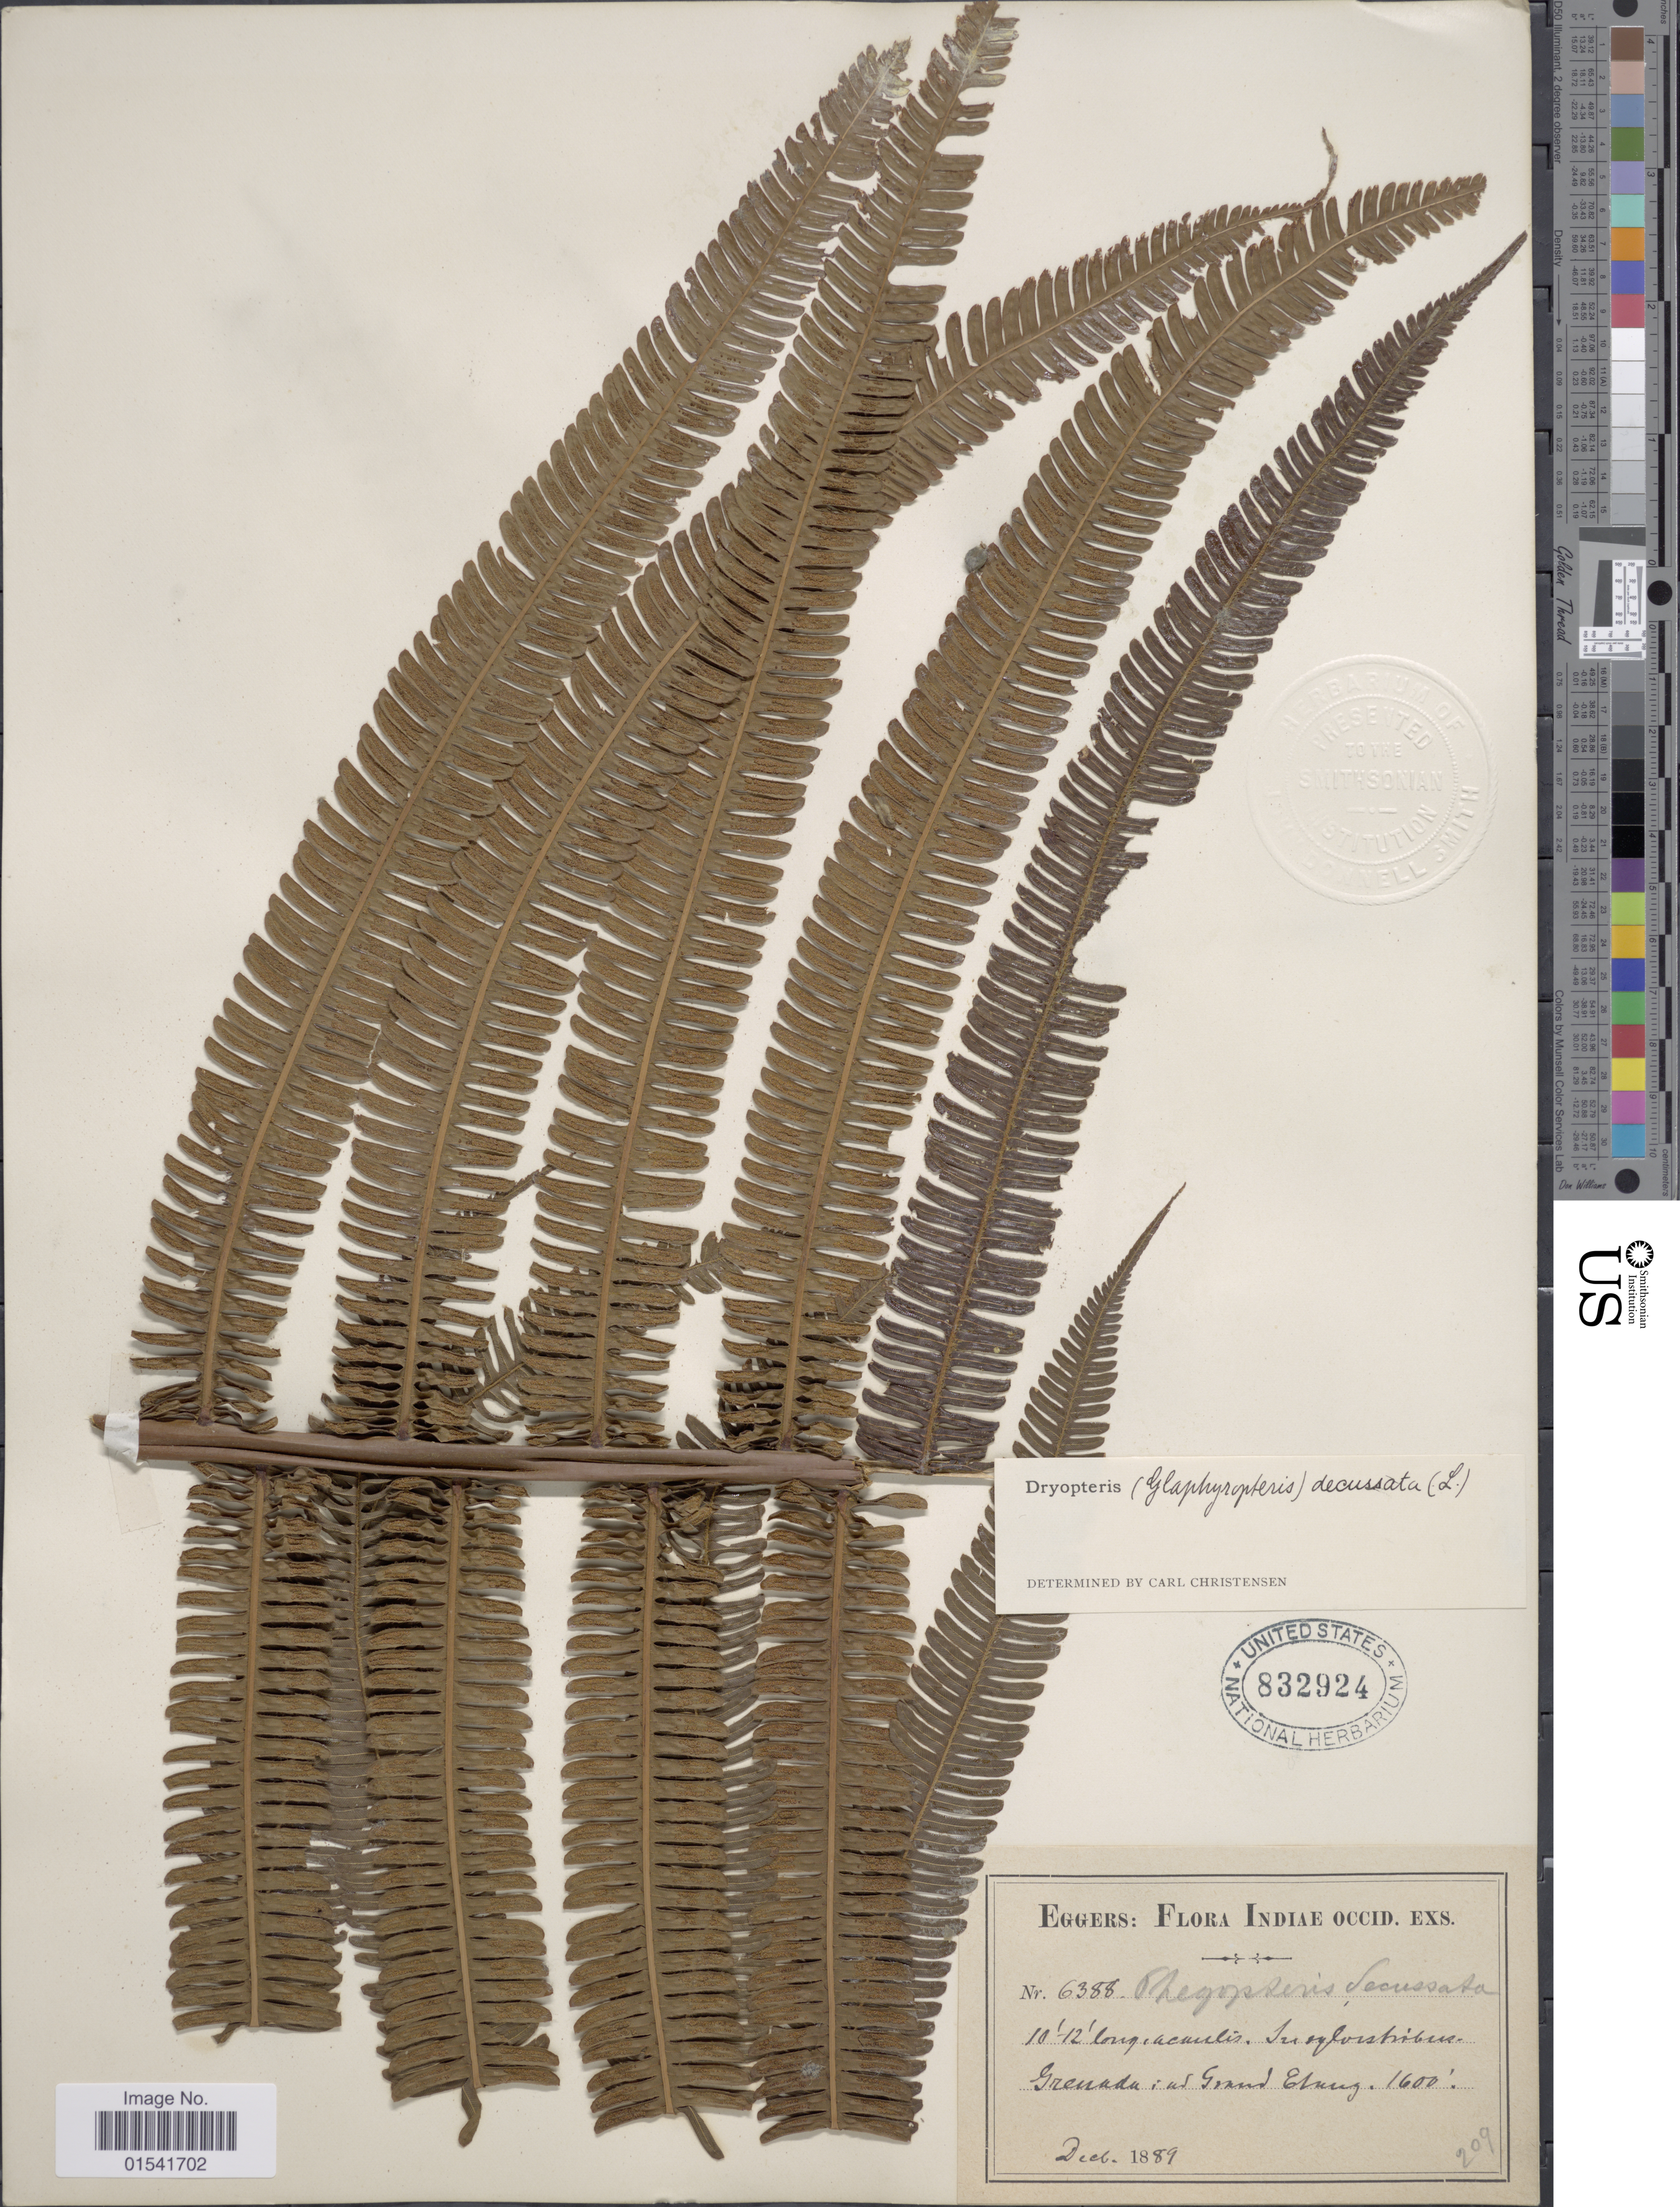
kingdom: Plantae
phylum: Tracheophyta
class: Polypodiopsida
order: Polypodiales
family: Thelypteridaceae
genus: Steiropteris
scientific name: Steiropteris decussata (L.) comb. nov., ined. 2015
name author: (L.)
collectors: -. Eggers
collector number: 6388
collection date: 1889-12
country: Grenada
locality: Indiae Occid., ad Grand Etang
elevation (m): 488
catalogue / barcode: US 832924